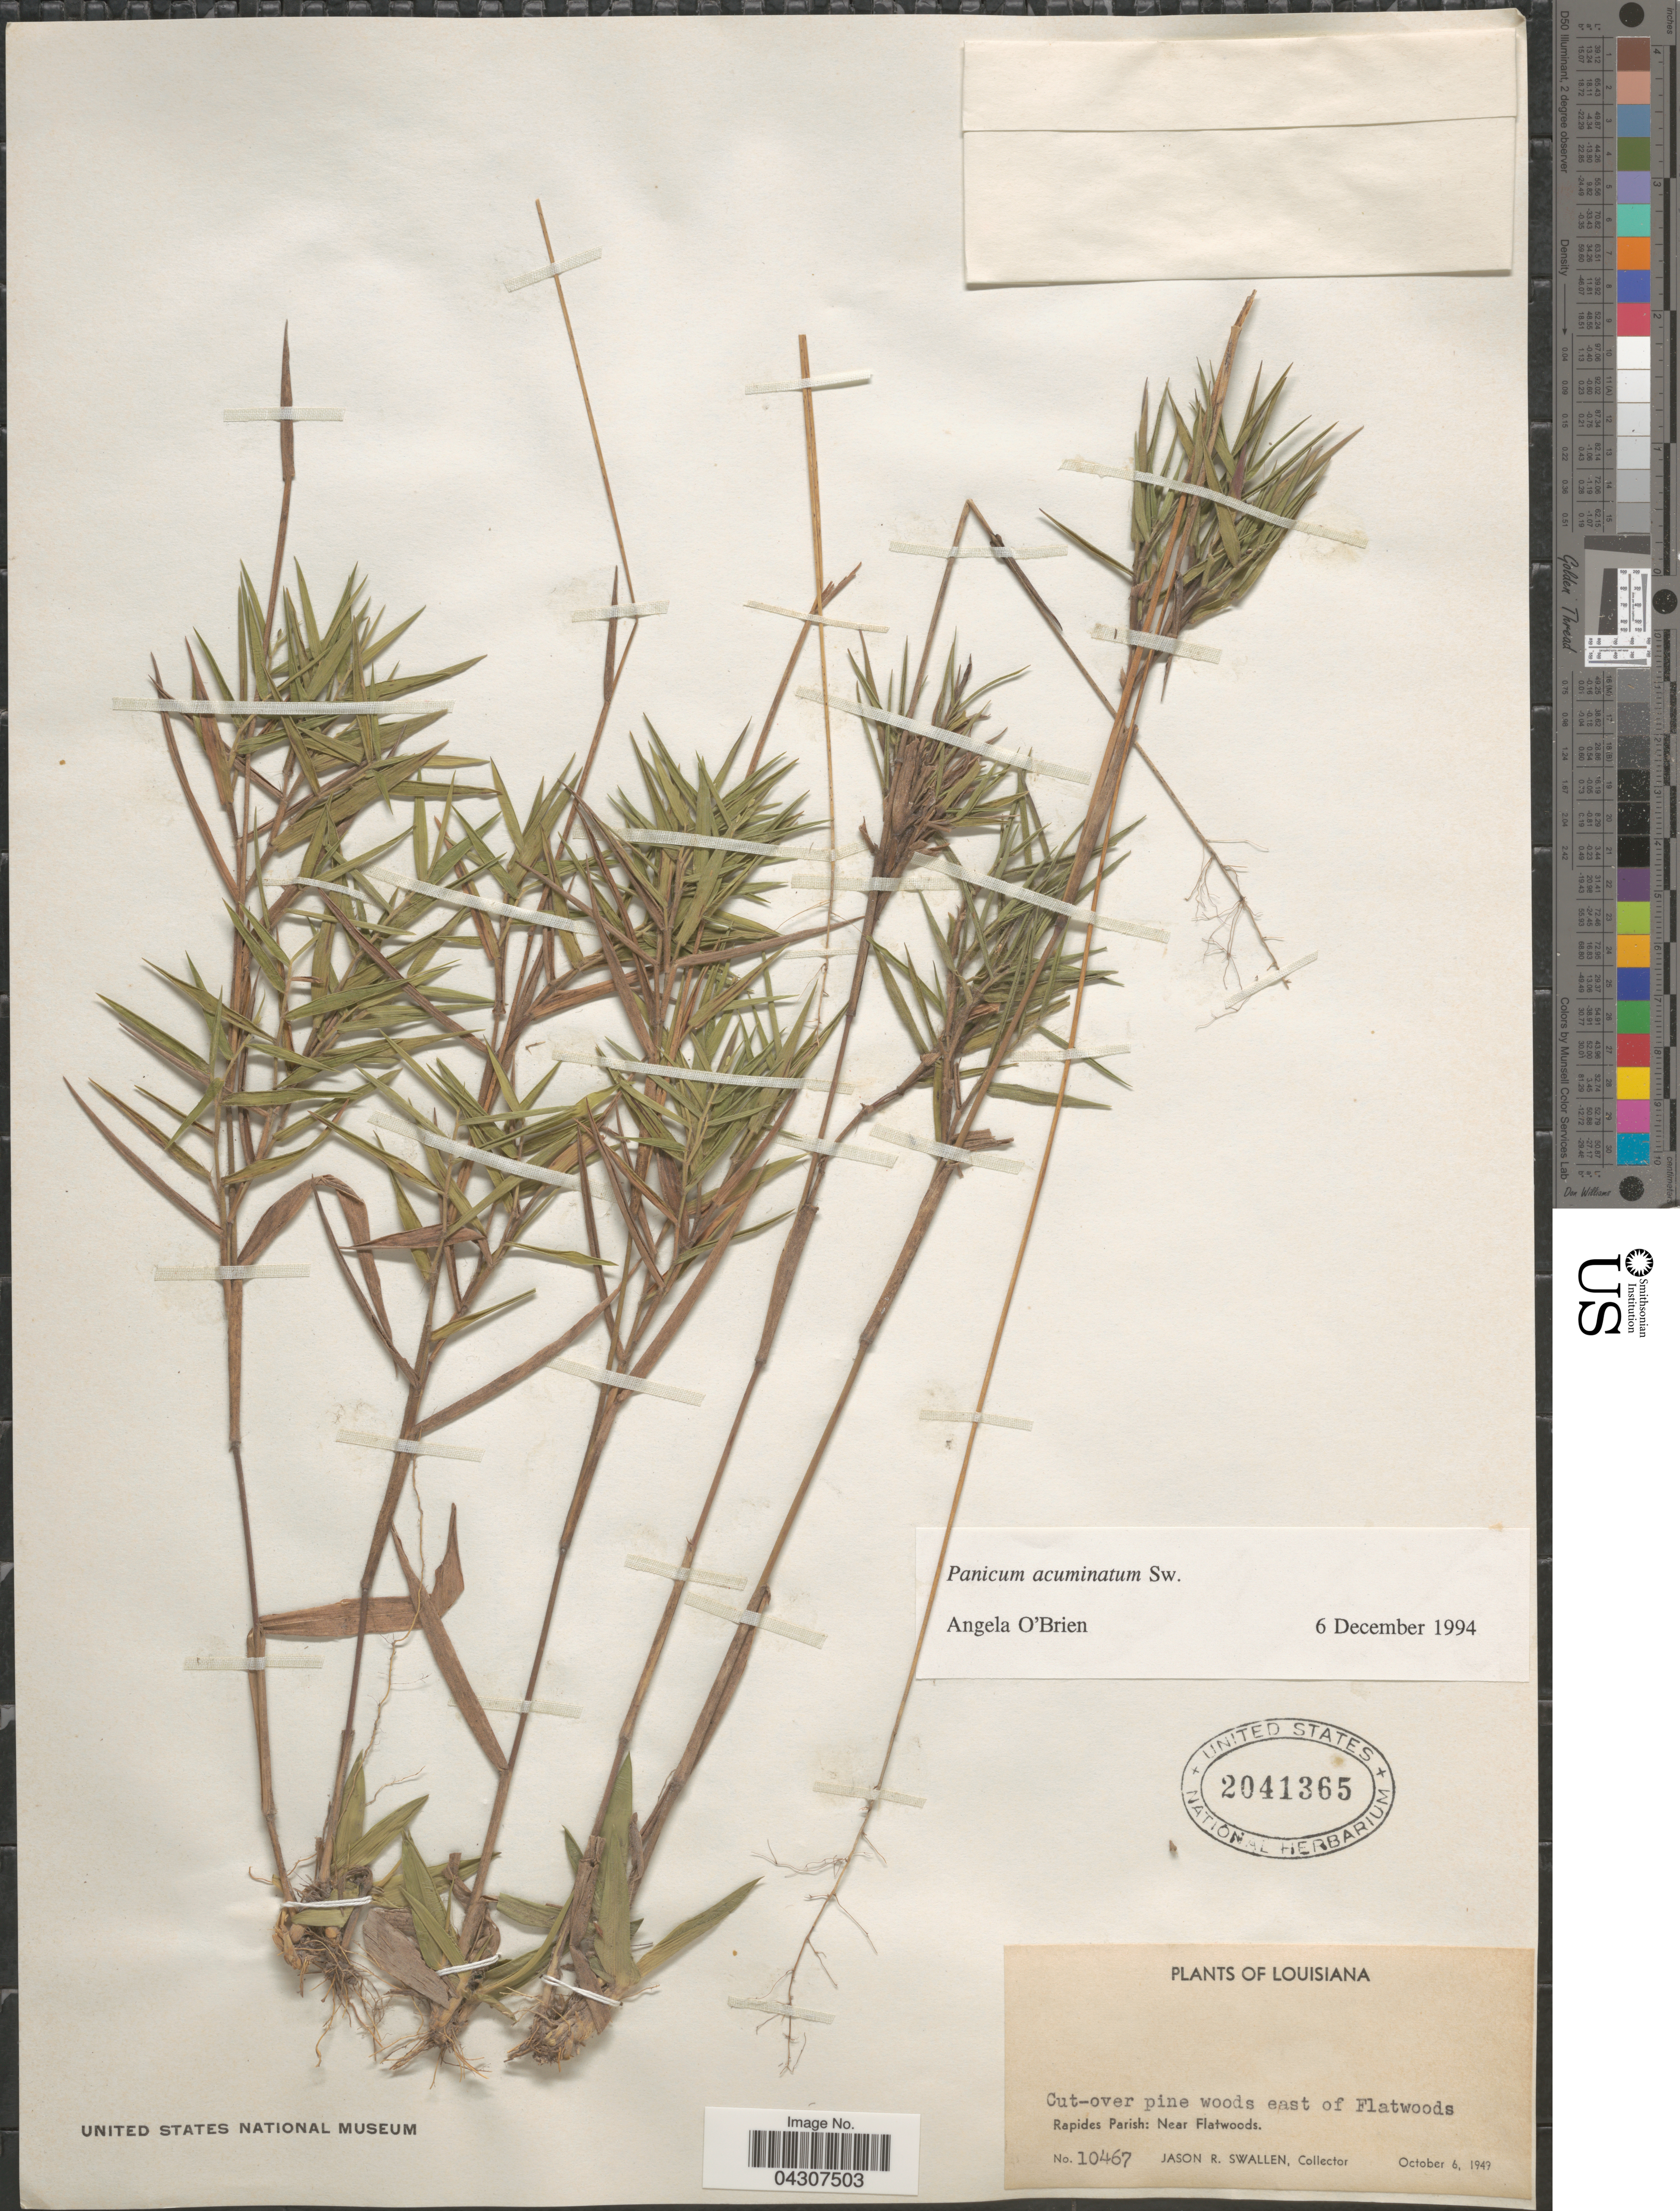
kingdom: Plantae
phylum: Tracheophyta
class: Liliopsida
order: Poales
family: Poaceae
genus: Panicum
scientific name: Panicum acuminatum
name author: Sw.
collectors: J. R. Swallen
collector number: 10467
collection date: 1949-10-06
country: United States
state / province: Louisiana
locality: Cut-over pine woods east of Flatwoods. Rapides Parish: Near Flatwoods.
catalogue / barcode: US 2041365